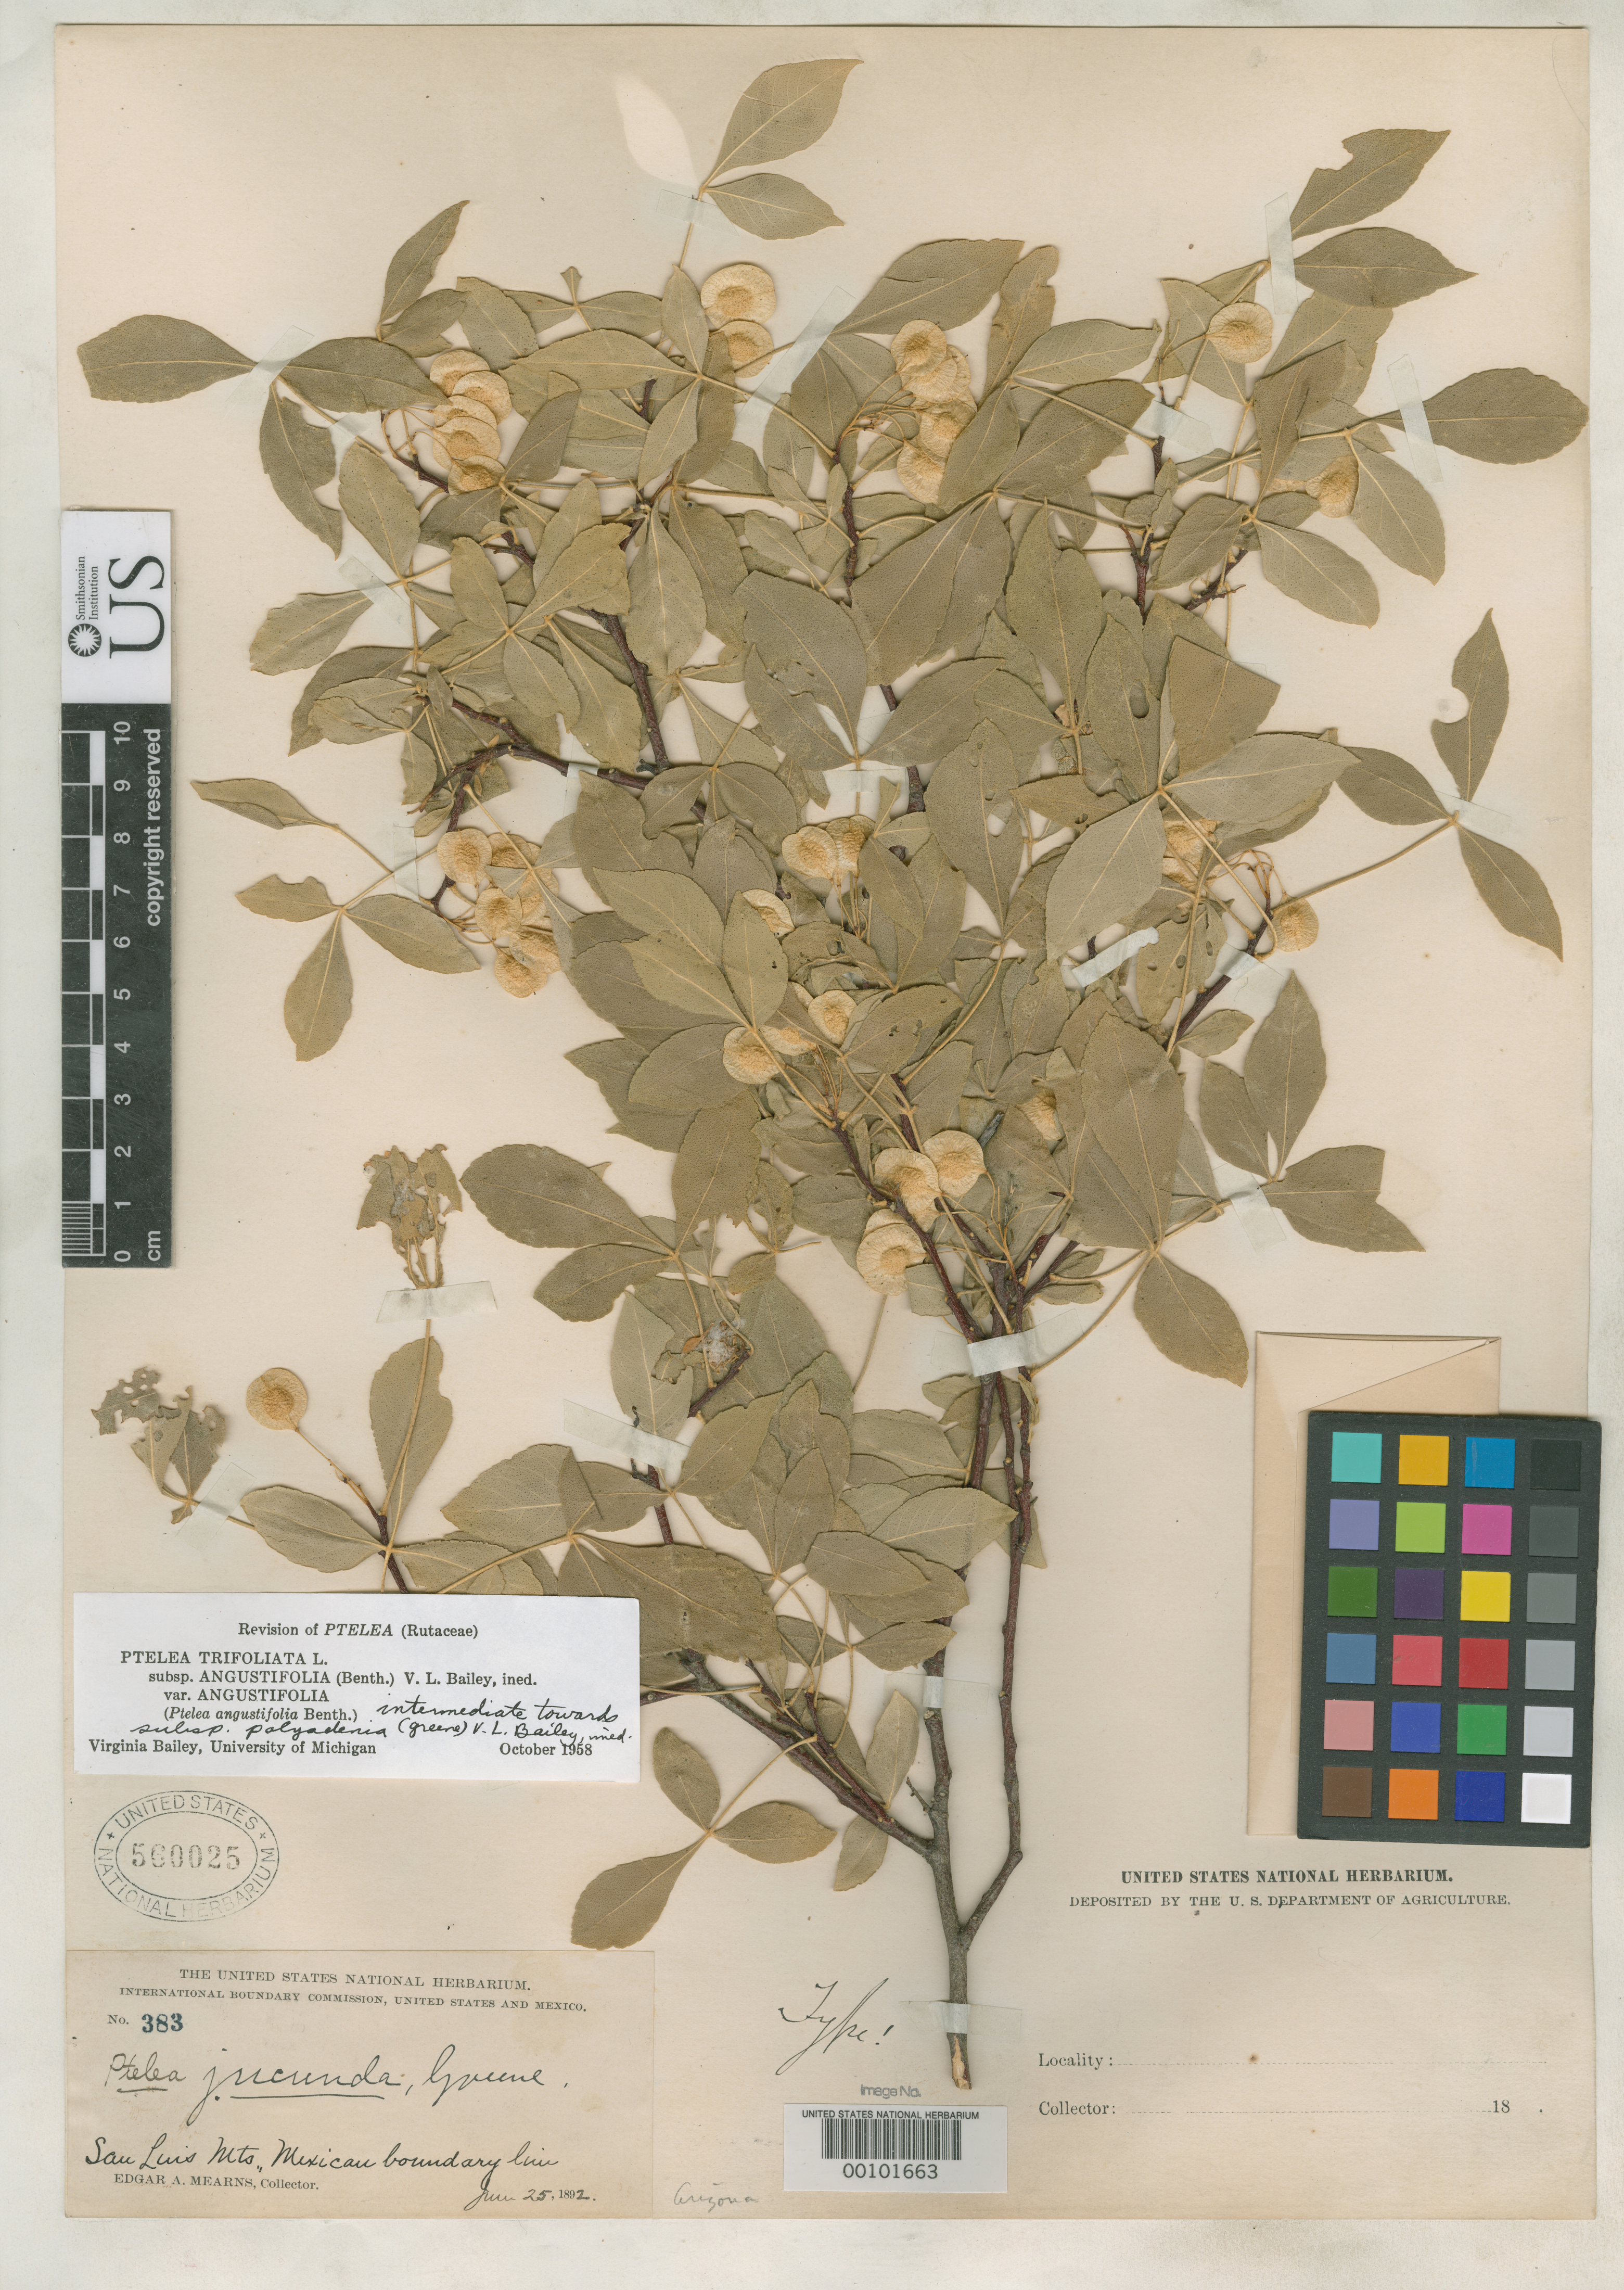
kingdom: Plantae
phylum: Tracheophyta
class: Magnoliopsida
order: Sapindales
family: Rutaceae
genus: Ptelea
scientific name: Ptelea jucunda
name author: Greene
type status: Holotype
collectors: E. A. Mearns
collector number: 383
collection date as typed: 25 Jun 1897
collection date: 1897-06-25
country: Mexico / United States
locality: San Luis Mountains, Mexican Boundary Line.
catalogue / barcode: US 560025